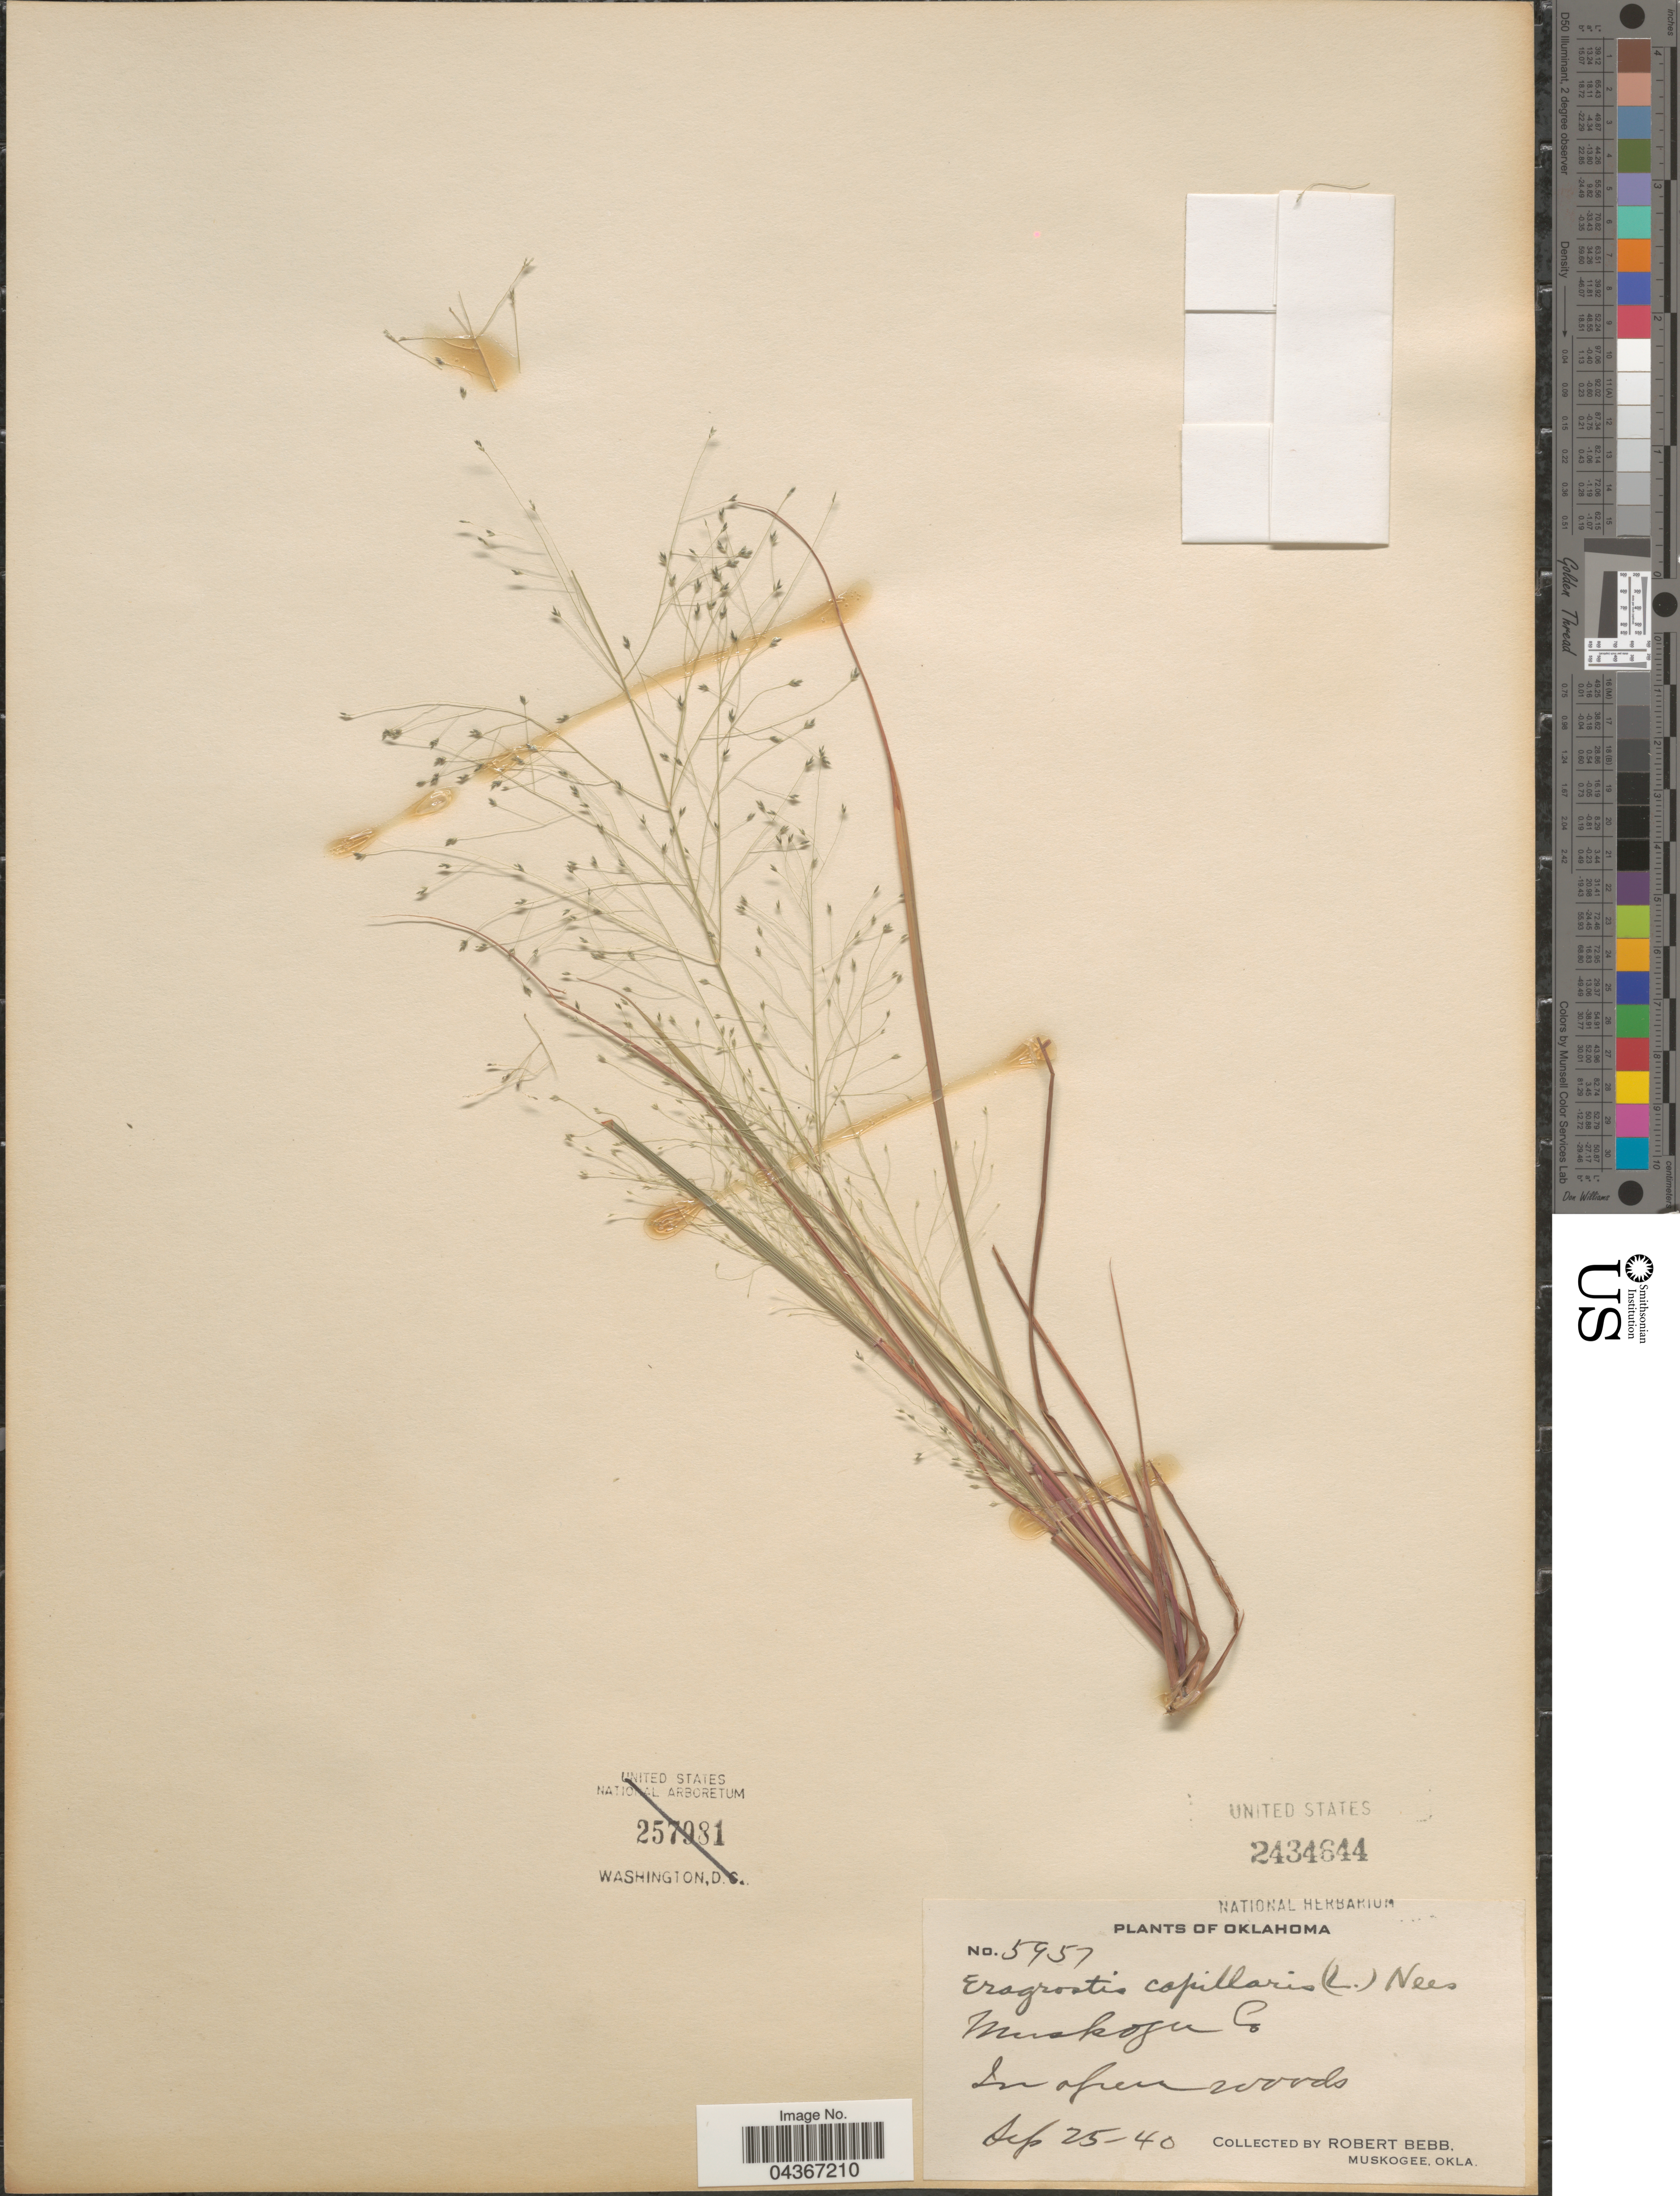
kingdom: Plantae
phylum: Tracheophyta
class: Liliopsida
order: Poales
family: Poaceae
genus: Eragrostis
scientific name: Eragrostis capillaris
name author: (L.) Nees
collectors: R. Bebb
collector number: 5957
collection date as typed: Transcribed d/m/y: 25/9/40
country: United States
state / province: Oklahoma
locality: Muskogee Co.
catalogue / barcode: US 2434644